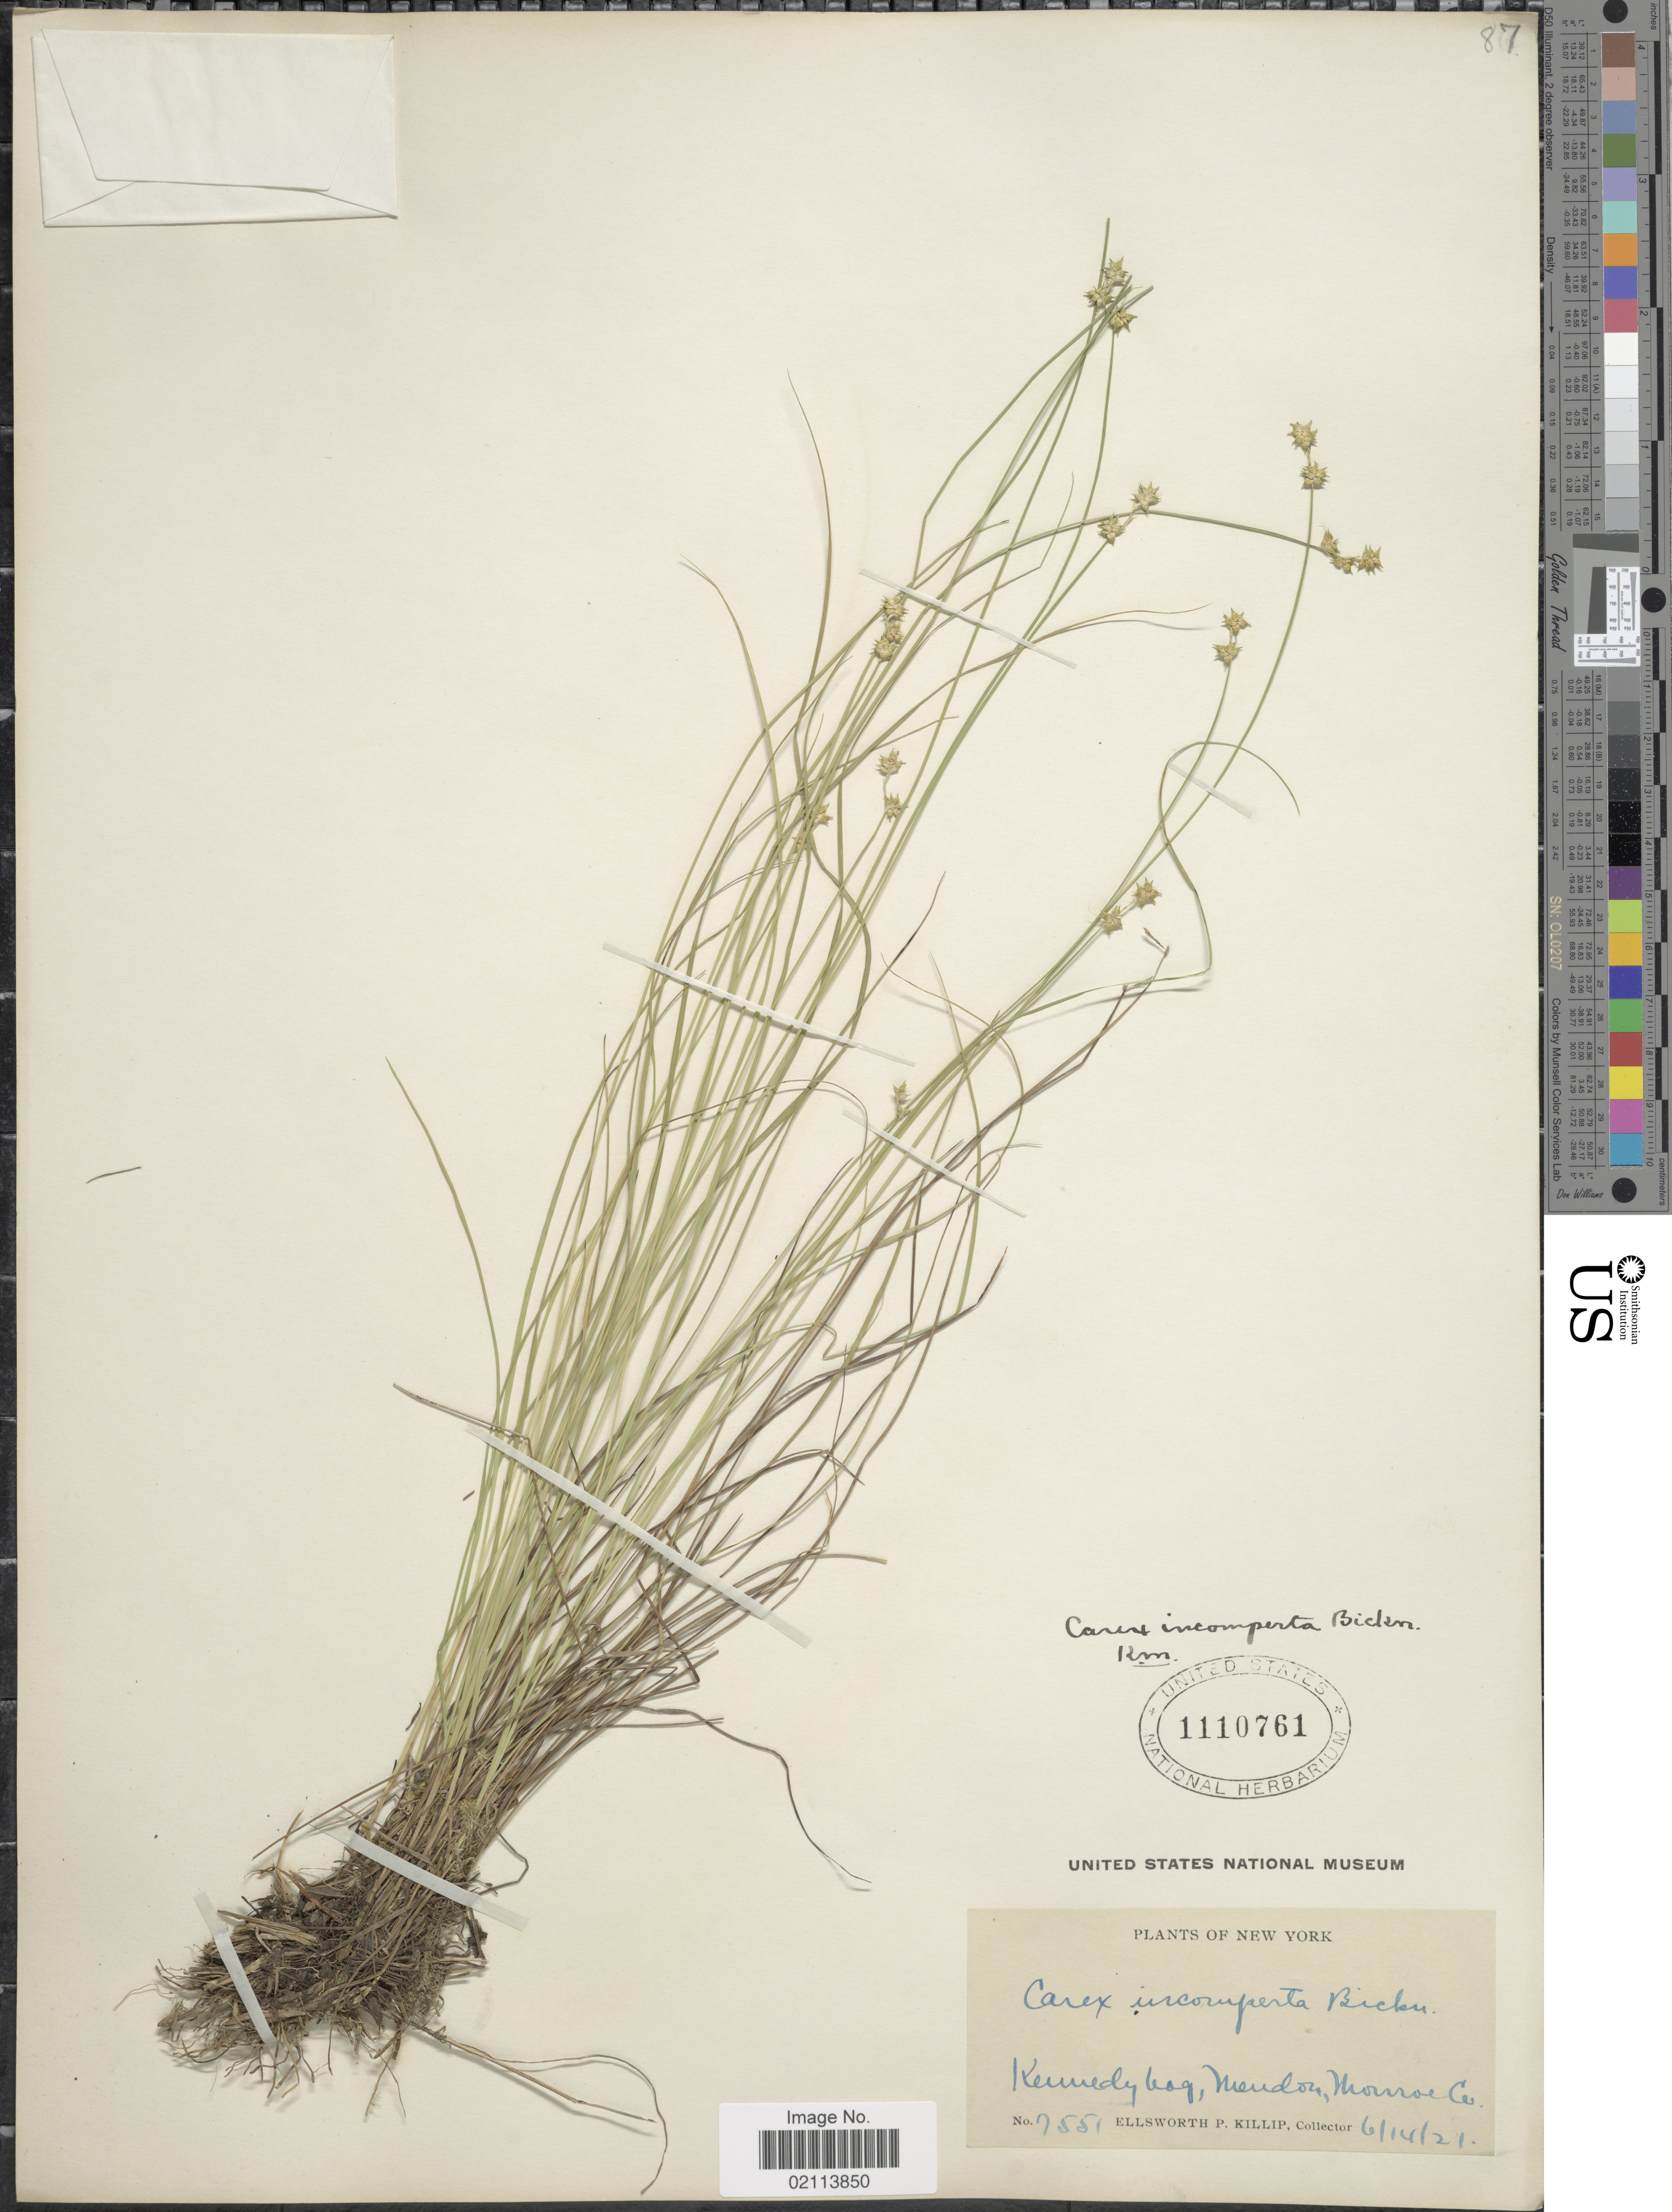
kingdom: Plantae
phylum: Tracheophyta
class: Liliopsida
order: Poales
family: Cyperaceae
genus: Carex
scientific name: Carex atlantica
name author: L.H. Bailey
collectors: E. P. Killip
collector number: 7551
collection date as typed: Transcribed d/m/y: 24/6/21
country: United States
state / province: New York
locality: Kennedy bog, Mendon, Monroe Co.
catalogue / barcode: US 1110761